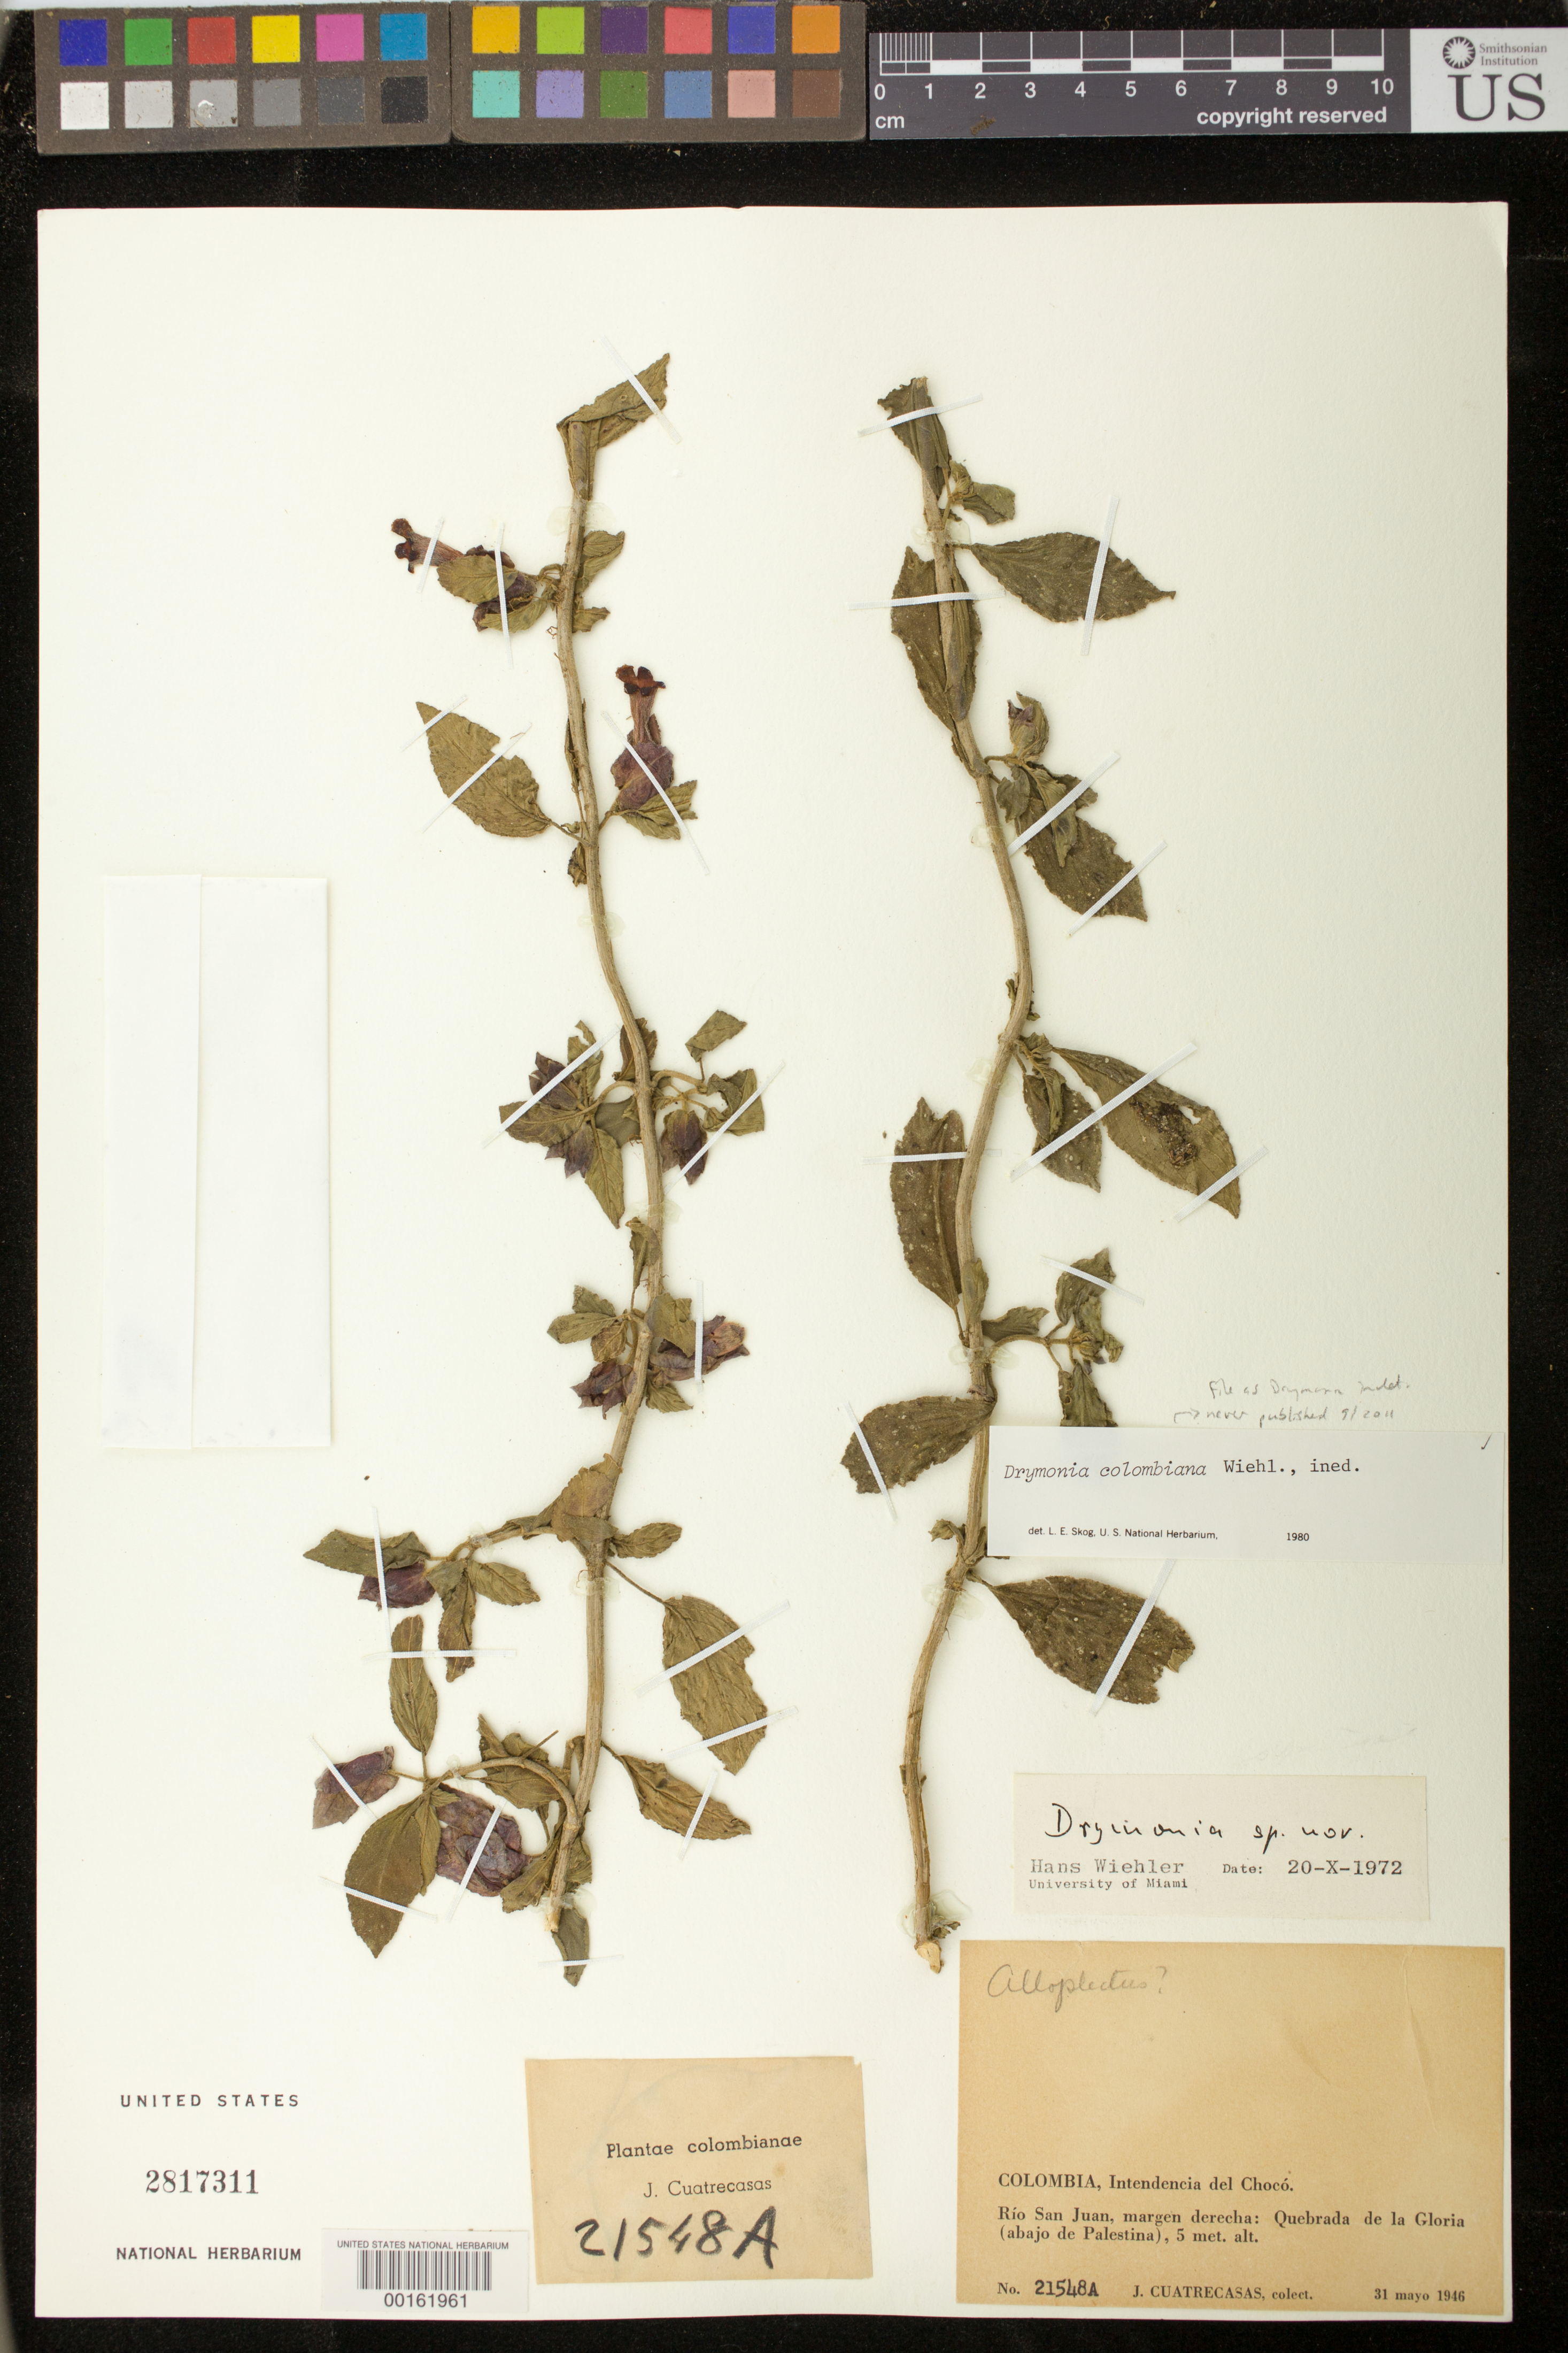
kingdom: Plantae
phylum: Tracheophyta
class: Magnoliopsida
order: Lamiales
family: Gesneriaceae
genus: Drymonia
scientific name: Drymonia sp.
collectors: J. Cuatrecasas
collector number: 21548 A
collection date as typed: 31 May 1946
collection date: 1946-05-31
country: Colombia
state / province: Chocó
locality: Río San Juan, margen derecha: Quebrada de la Gloria (abajo de Palestina)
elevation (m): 5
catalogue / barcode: US 2817311